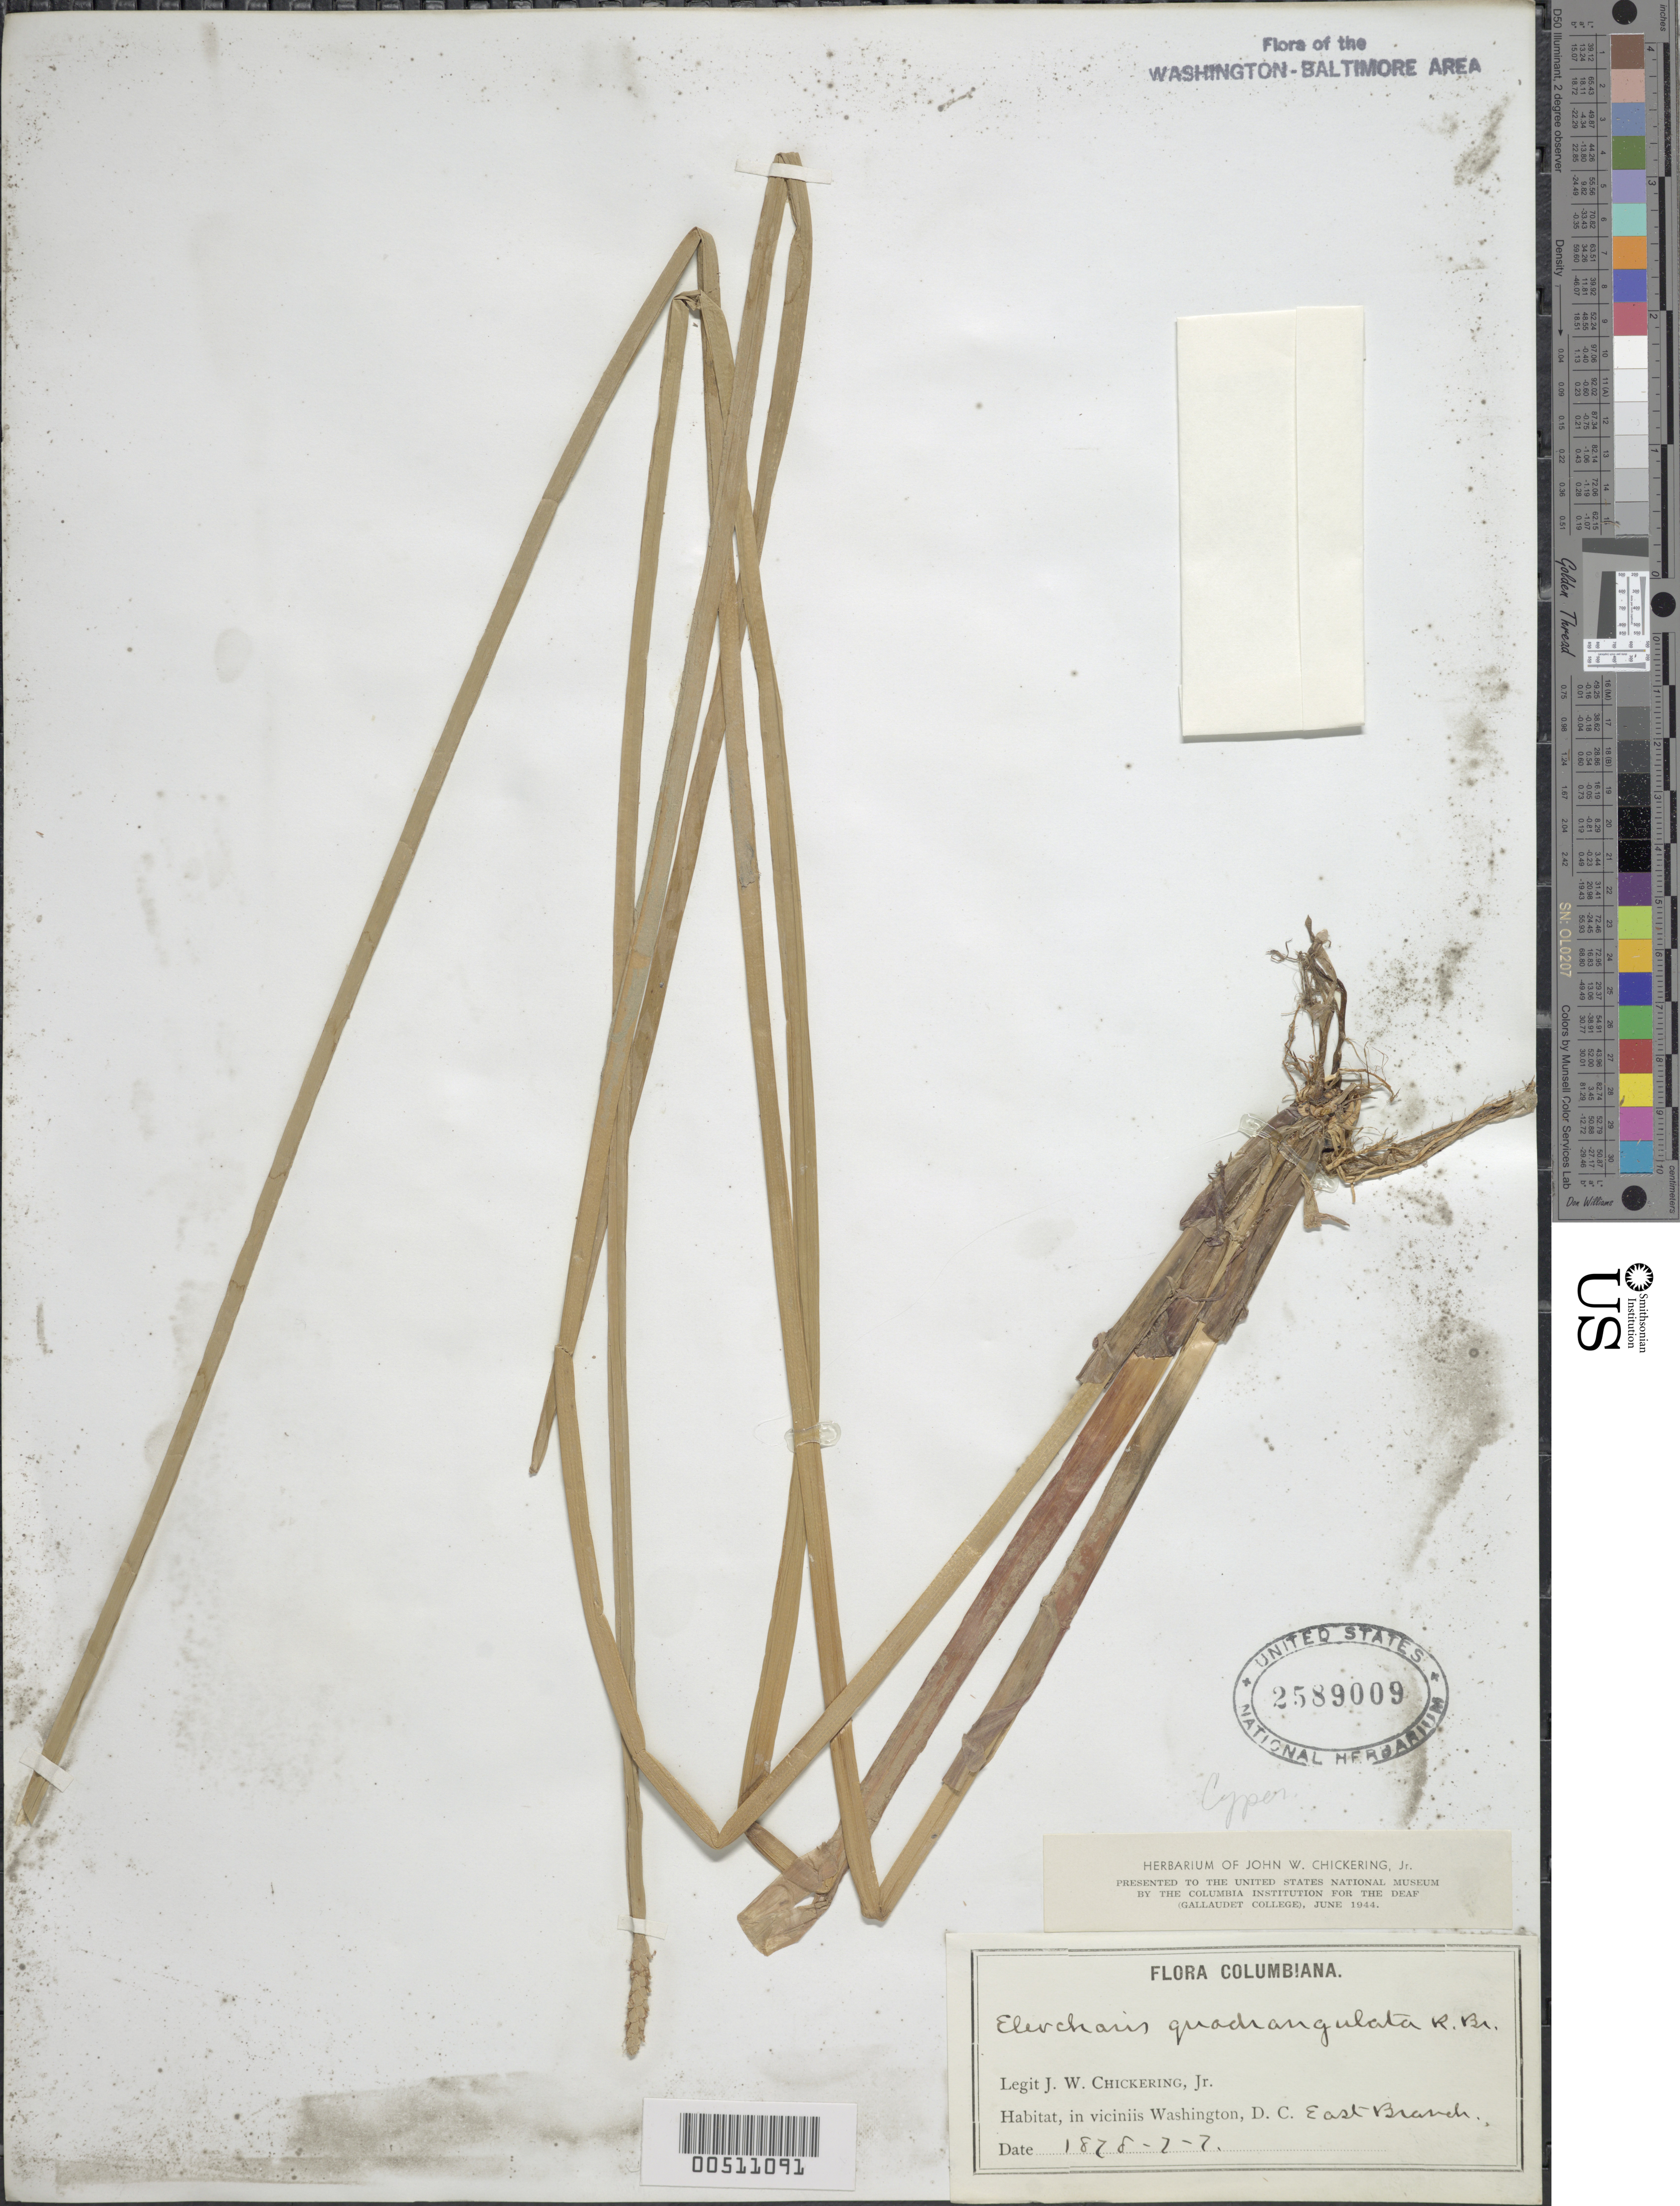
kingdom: Plantae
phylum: Tracheophyta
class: Liliopsida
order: Poales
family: Cyperaceae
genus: Eleocharis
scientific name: Eleocharis quadrangulata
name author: (Michx.) Roem. & Schult.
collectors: J. W. Chickering Jr.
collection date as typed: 07 Jul 1878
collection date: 1878-07-07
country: United States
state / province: District of Columbia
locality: East Branch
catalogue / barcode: US 2589009